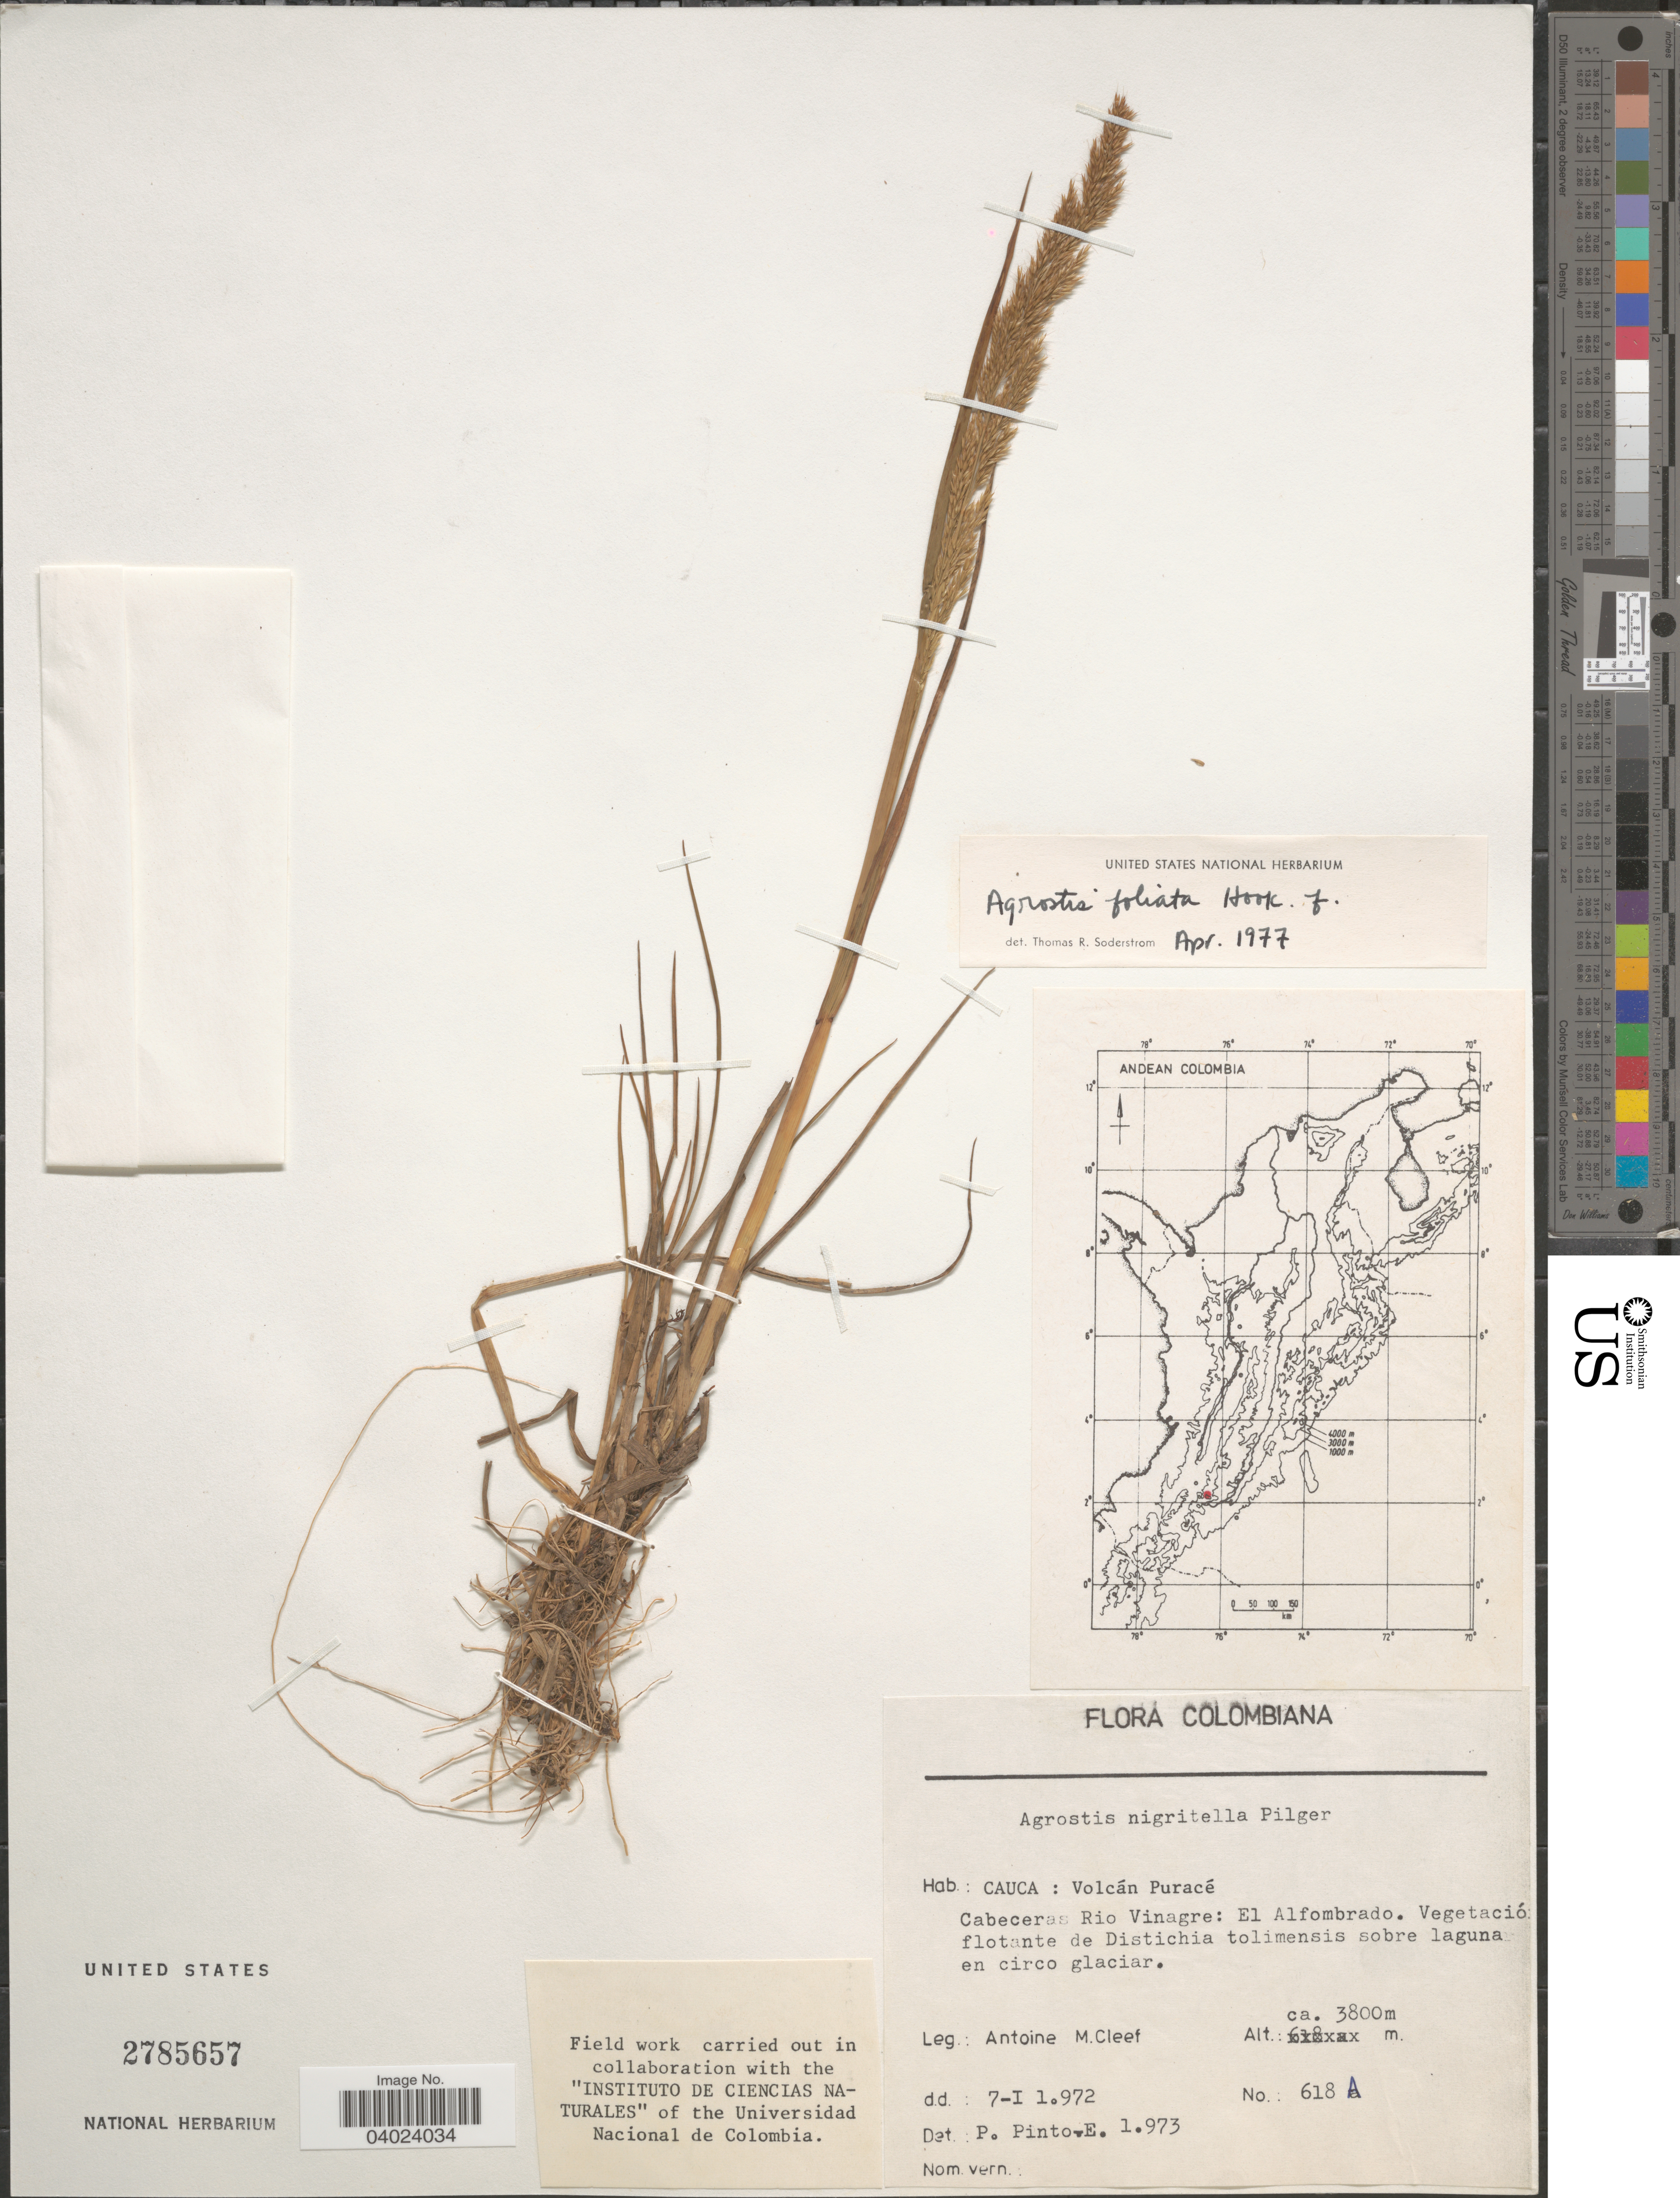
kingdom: Plantae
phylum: Tracheophyta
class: Liliopsida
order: Poales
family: Poaceae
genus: Agrostis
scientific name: Agrostis foliata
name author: Hook. f.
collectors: A. M. Cleef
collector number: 618 A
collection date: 1972-01-07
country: Colombia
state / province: Cauca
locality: Volcán Puracé. Cabeceras Rio Vinagre: El Alfombrado.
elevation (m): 3800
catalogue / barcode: US 2785657